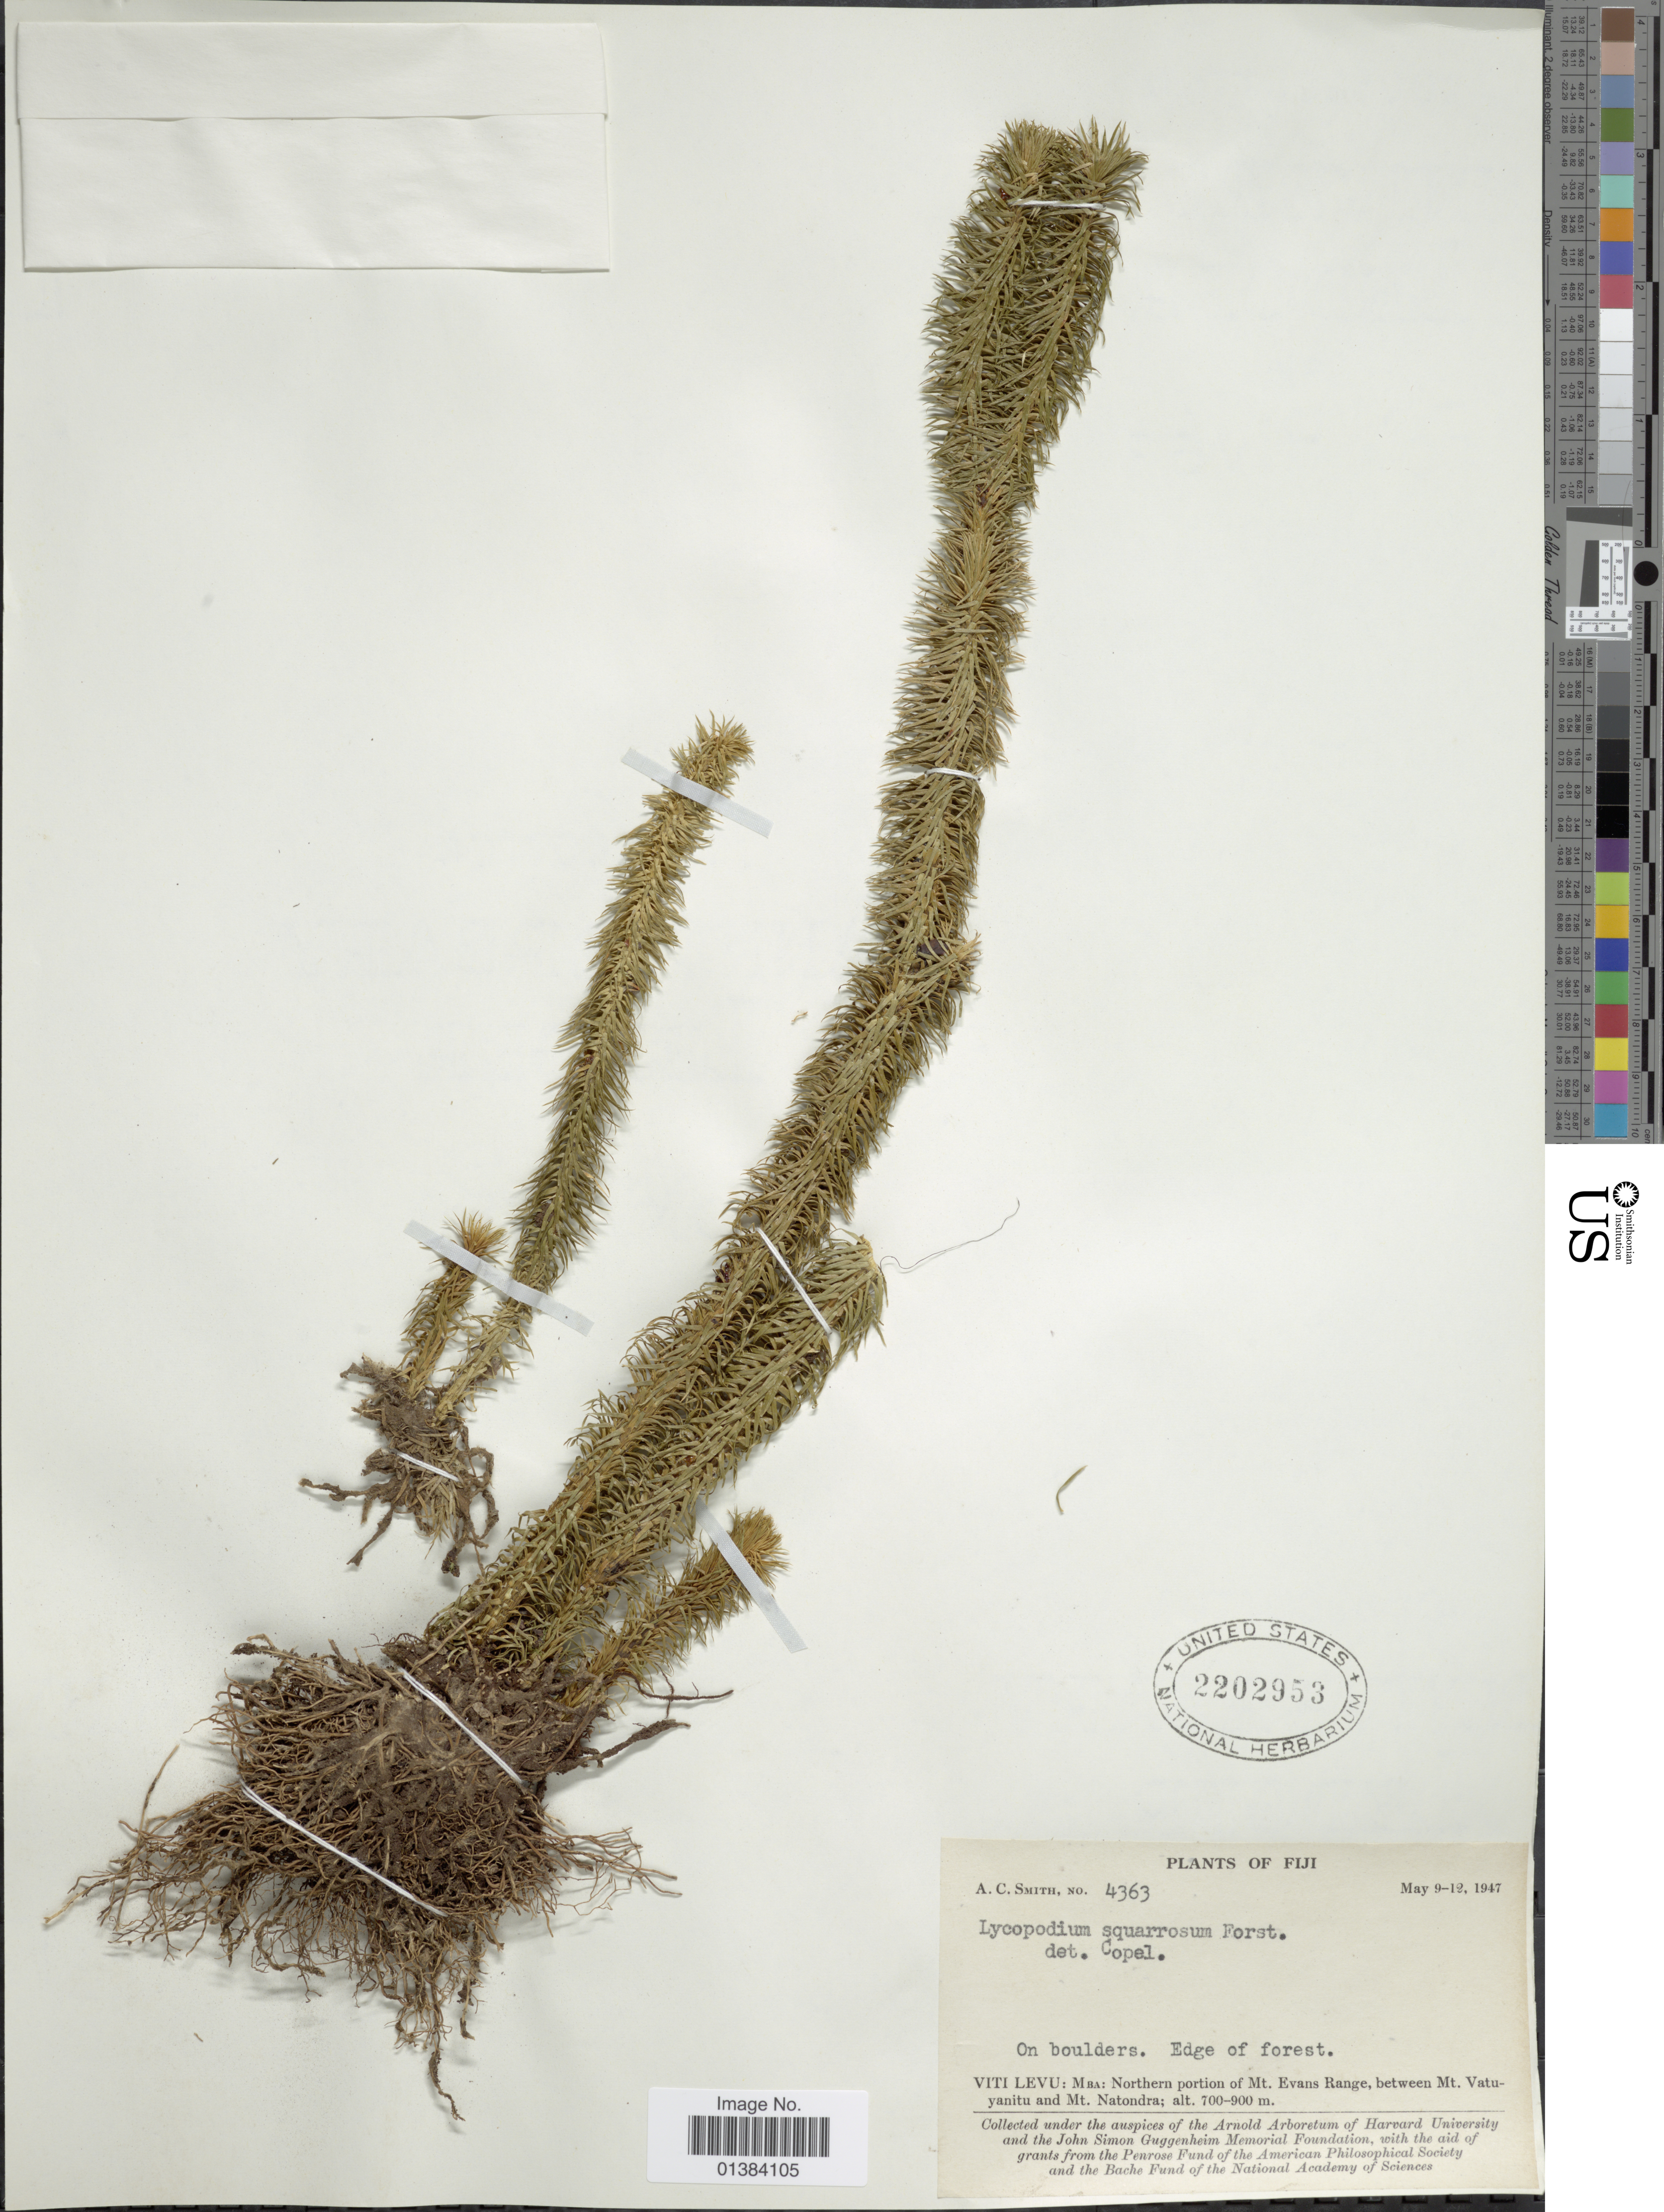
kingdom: Plantae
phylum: Tracheophyta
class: Lycopodiopsida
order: Lycopodiales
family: Lycopodiaceae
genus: Phlegmariurus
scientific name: Phlegmariurus squarrosus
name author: (G. Forst.) Á. Löve & D. Löve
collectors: A. C. Smith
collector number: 4363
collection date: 1947-05-09/1947-05-12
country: Fiji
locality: Viti Levu: Mba: Northern portion of Mt. Evans Range, between Mt. Vatu-yanitu and Mt. Natondra.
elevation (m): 700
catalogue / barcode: US 2202953